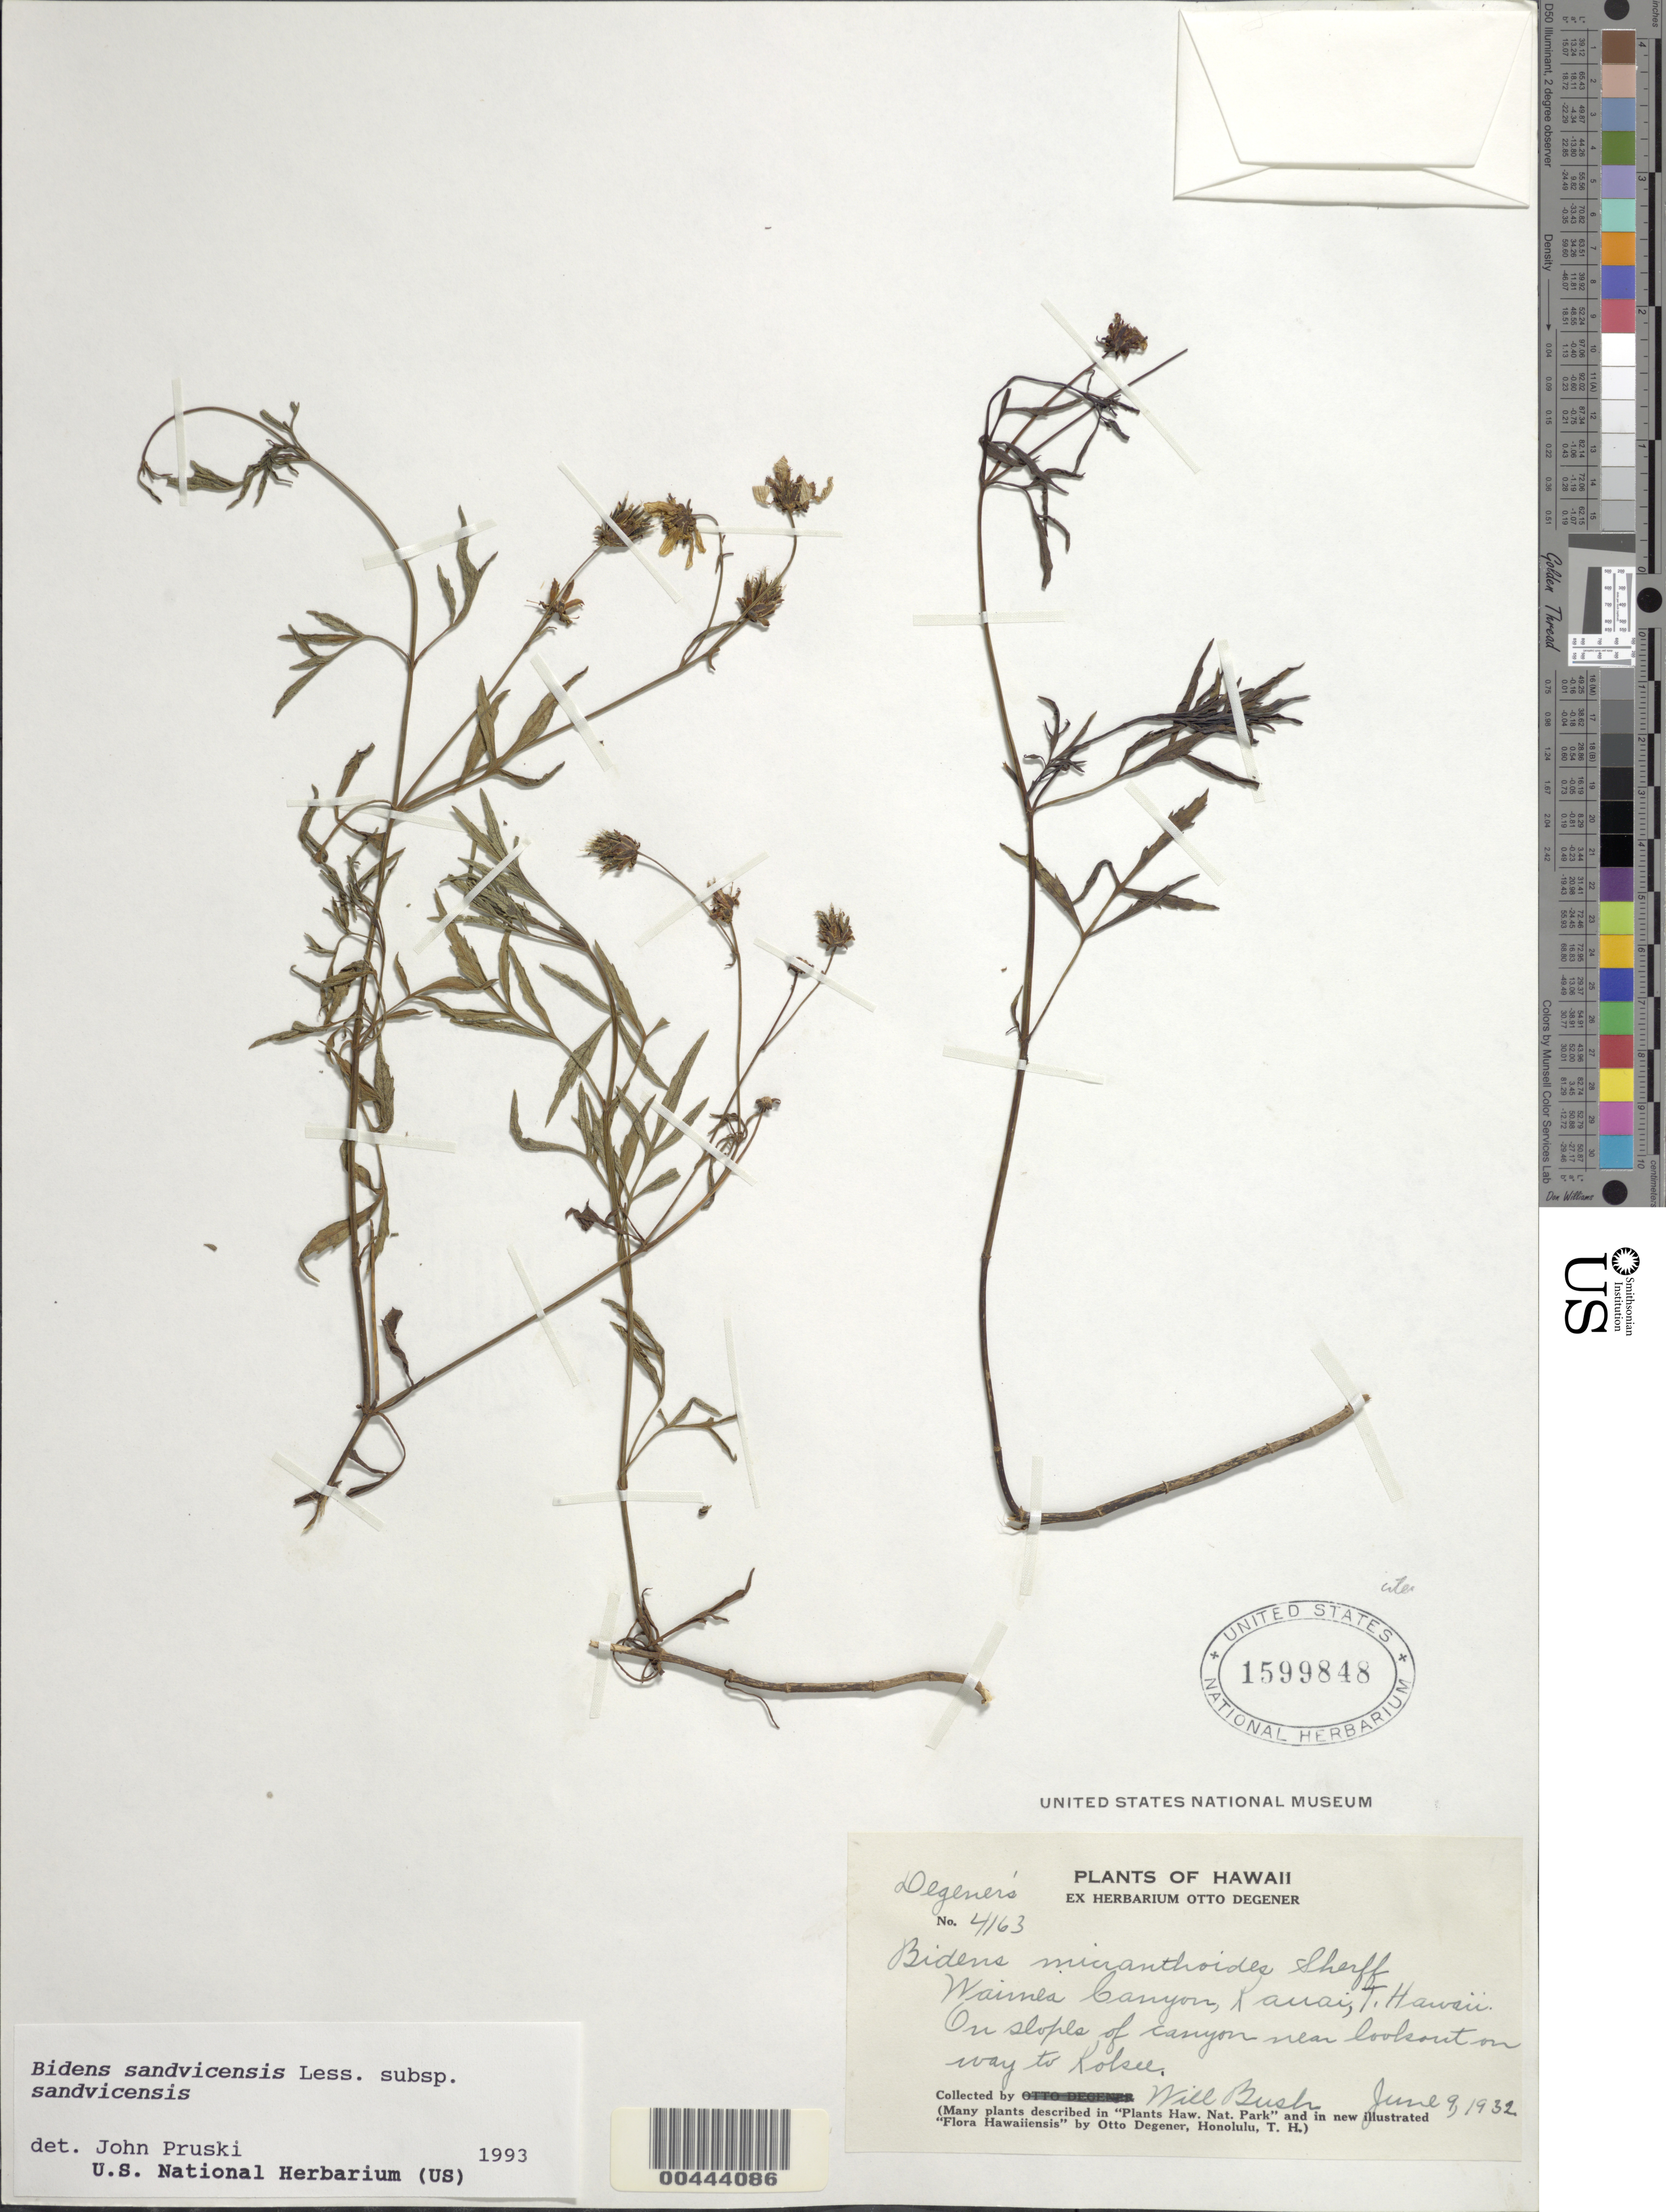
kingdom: Plantae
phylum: Tracheophyta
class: Magnoliopsida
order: Asterales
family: Asteraceae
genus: Bidens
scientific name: Bidens sandvicensis subsp. sandvicensis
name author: Less.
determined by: Pruski, J. F.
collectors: W. Bush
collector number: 4163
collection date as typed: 9 Jun 1932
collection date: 1932-06-09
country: United States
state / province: Hawaii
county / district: Kauai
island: Kaua'i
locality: Waimea Canyon, on slopes of canyon near lookout on way to Kokee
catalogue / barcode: US 1599848